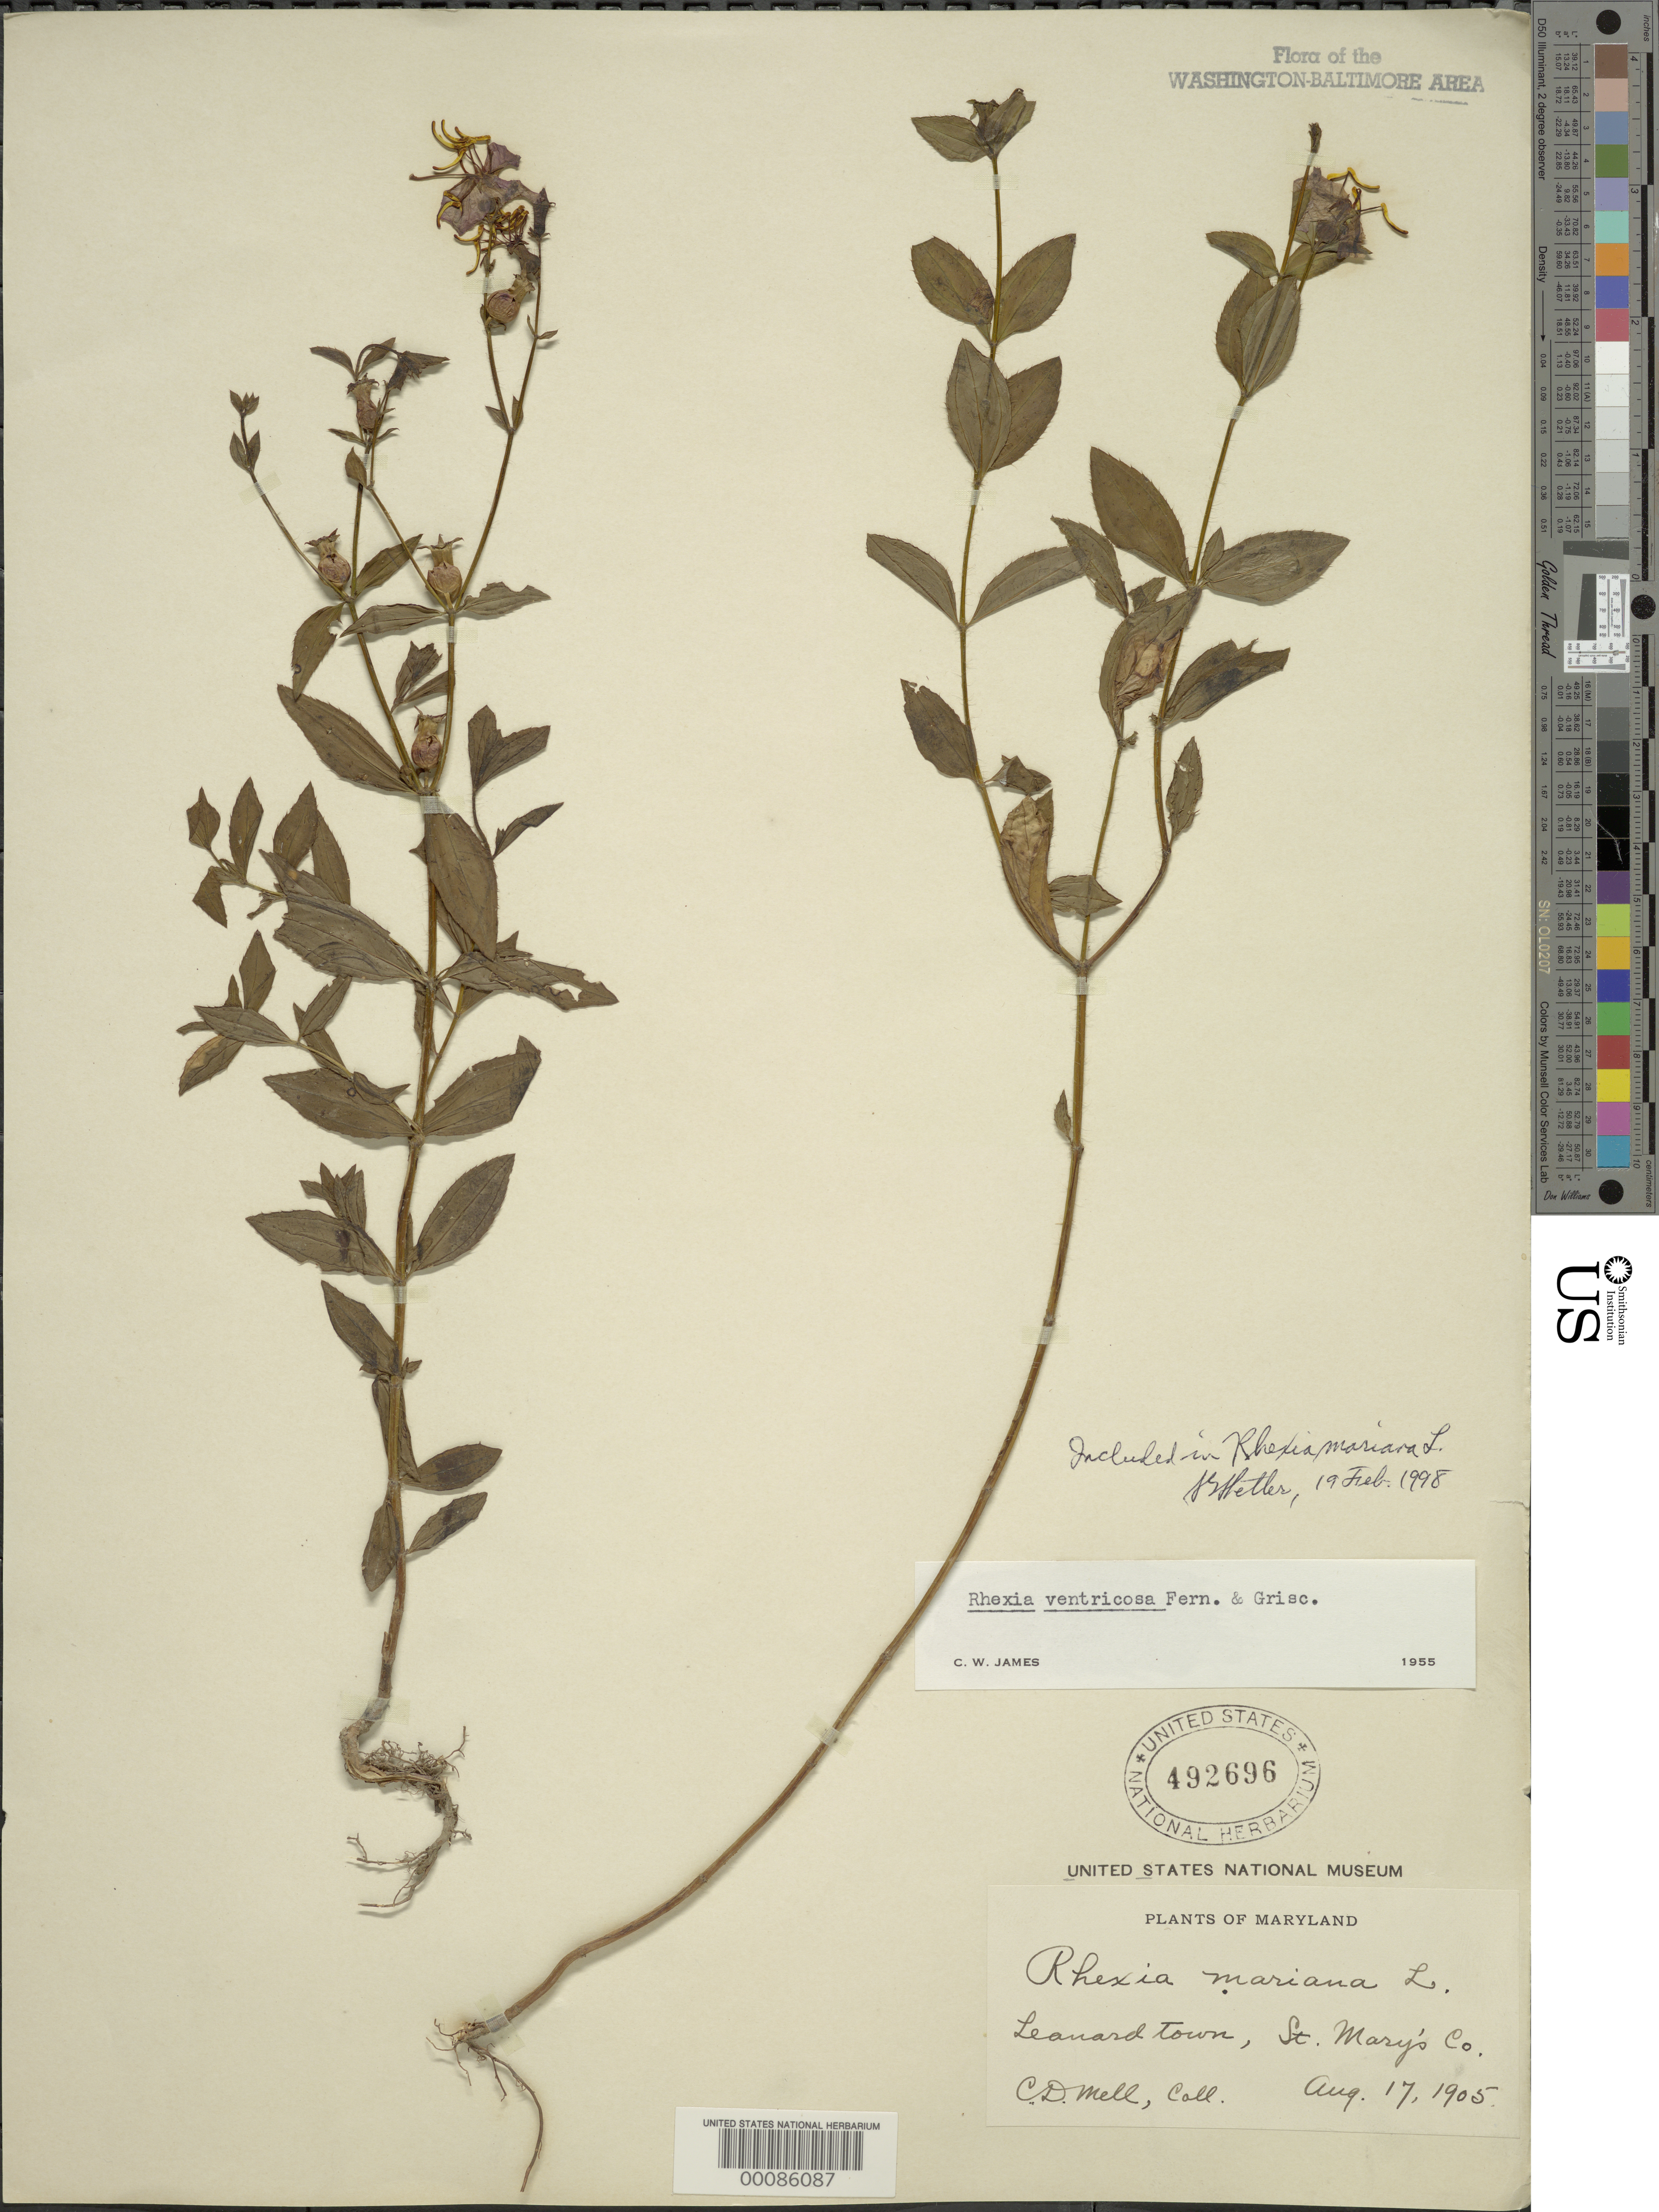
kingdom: Plantae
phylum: Tracheophyta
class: Magnoliopsida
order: Myrtales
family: Melastomataceae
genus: Rhexia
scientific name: Rhexia mariana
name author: L.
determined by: James, C. W.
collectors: C. D. Mell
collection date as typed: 17 Aug 1905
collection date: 1905-08-17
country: United States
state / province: Maryland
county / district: St. Mary's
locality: Leonardtown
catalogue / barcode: US 492696